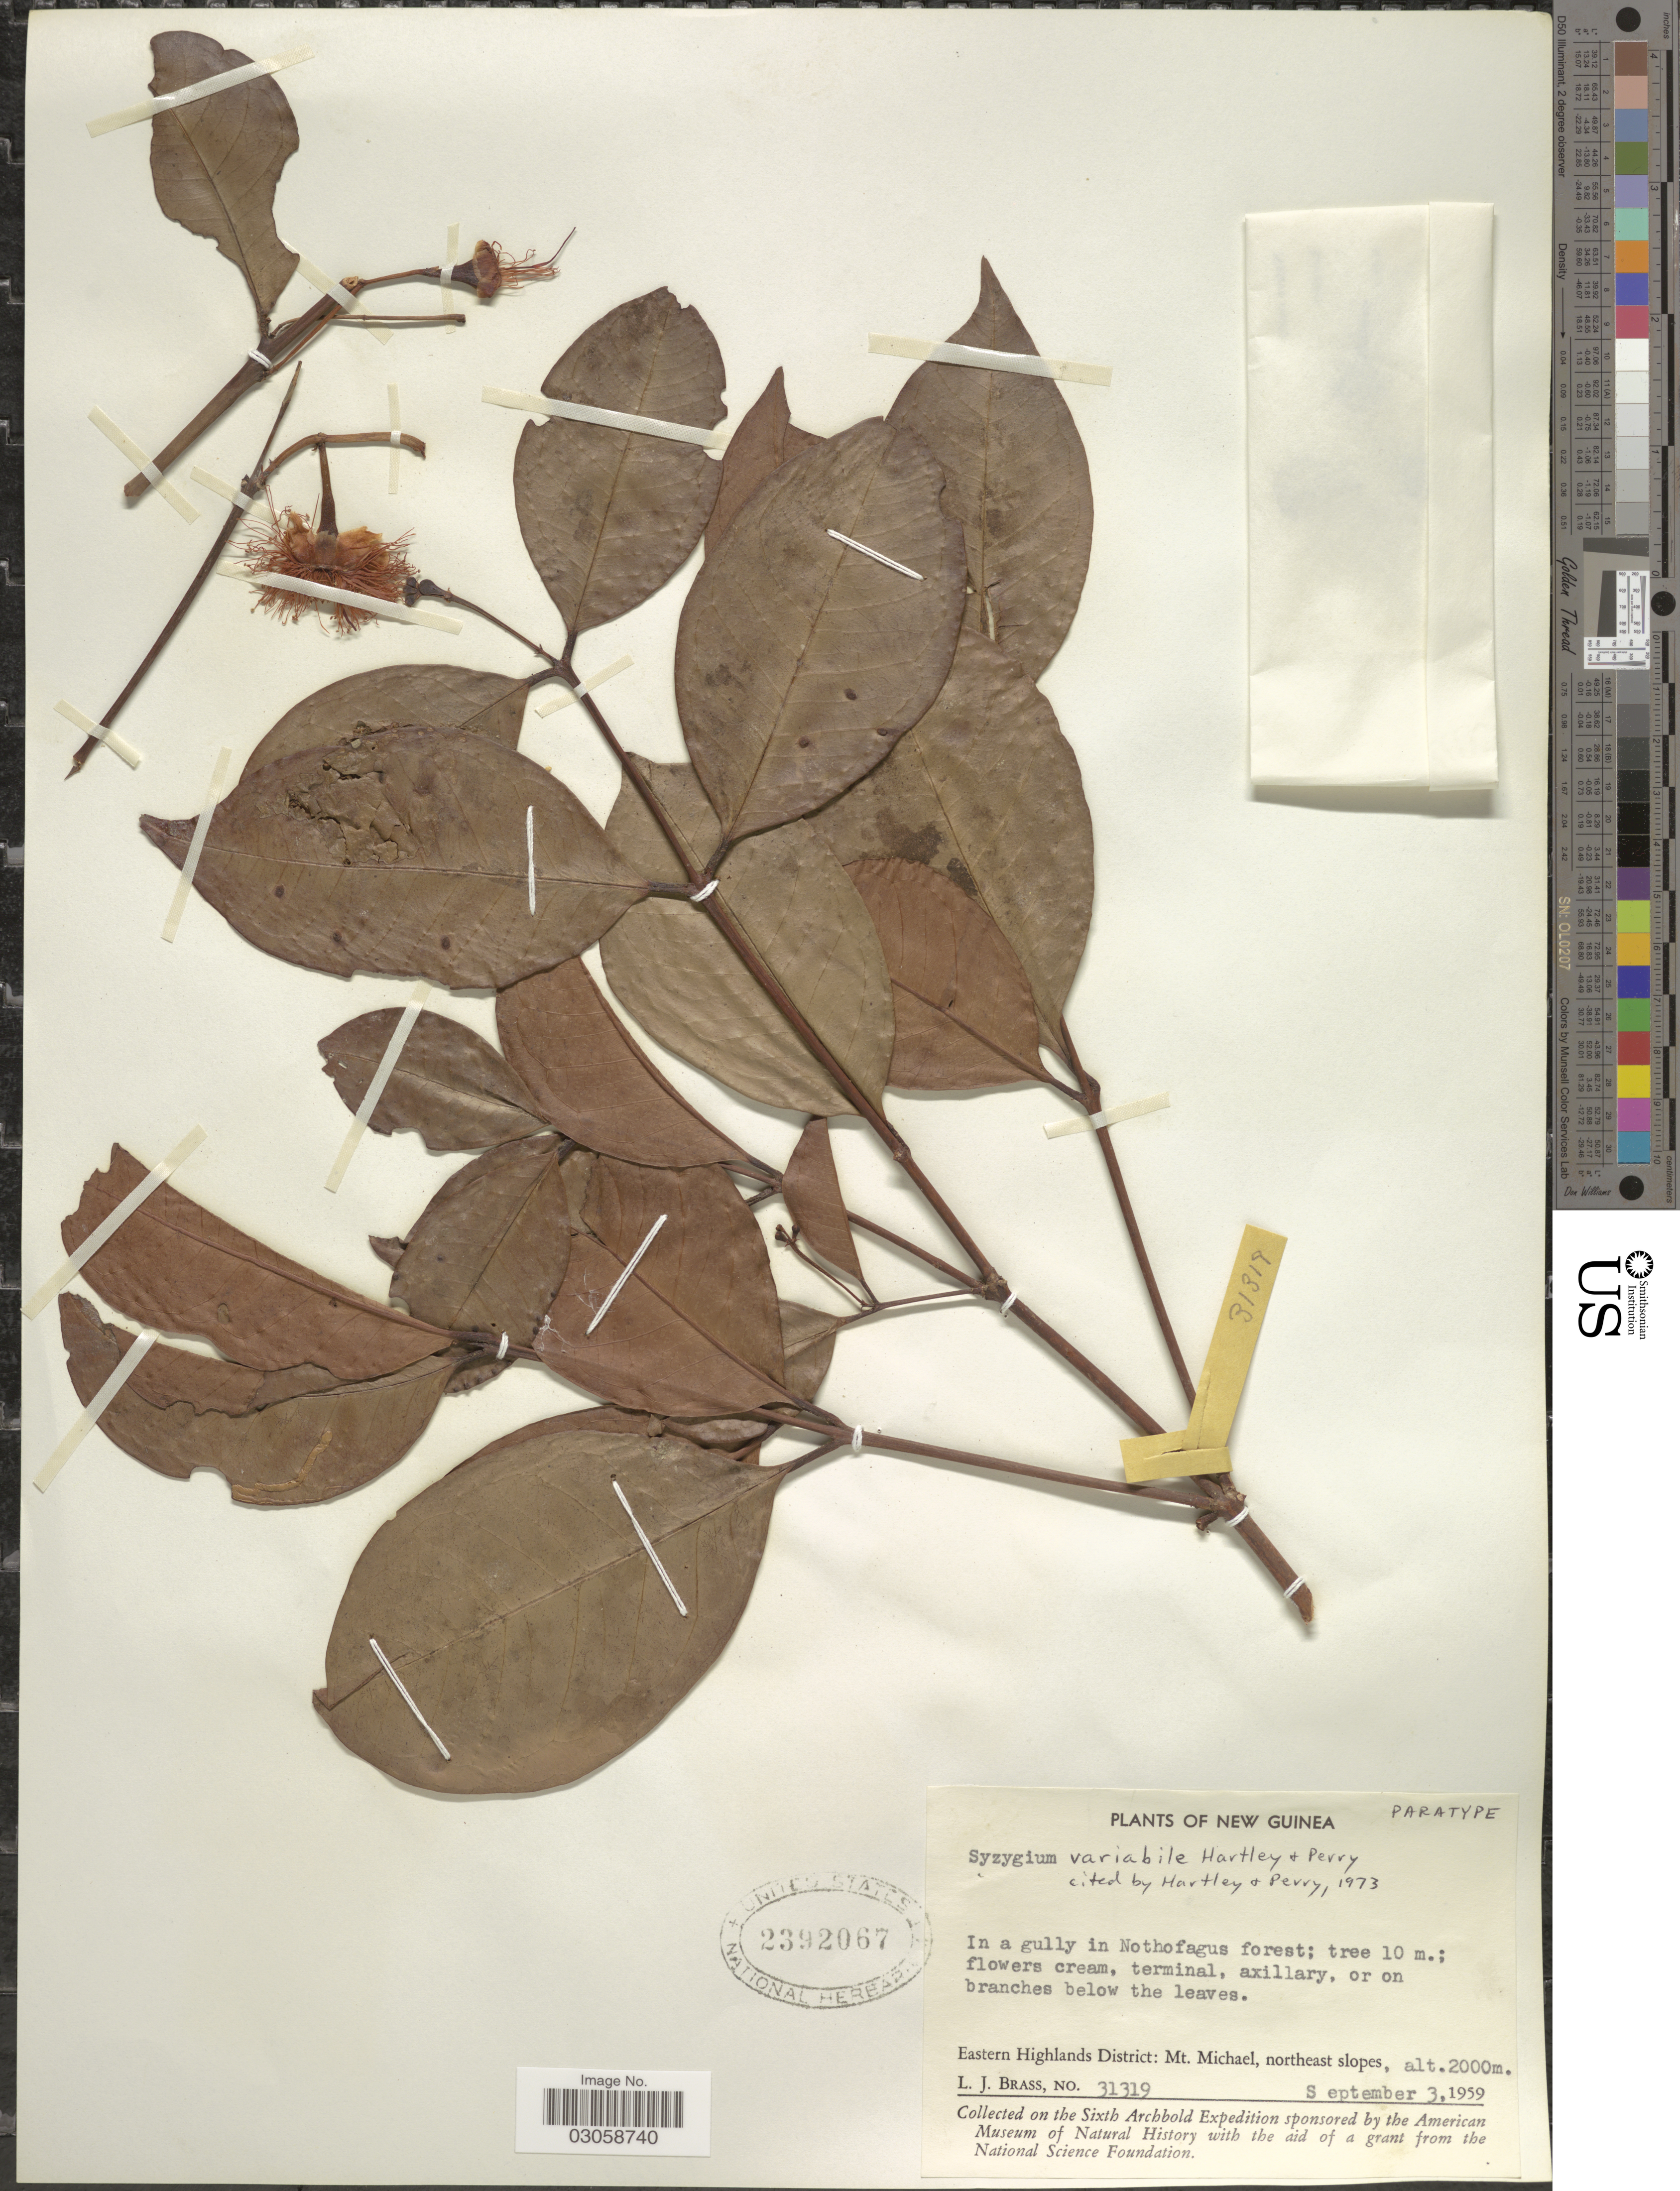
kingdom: Plantae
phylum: Tracheophyta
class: Magnoliopsida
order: Myrtales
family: Myrtaceae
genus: Syzygium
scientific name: Syzygium variabile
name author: T.G. Hartley & L.M. Perry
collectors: L. J. Brass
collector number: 31319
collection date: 1959-09-03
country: Papua New Guinea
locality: New Guinea. Eastern Highlands District: Mt. Michael, northeast slopes.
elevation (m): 2000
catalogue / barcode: US 2392067